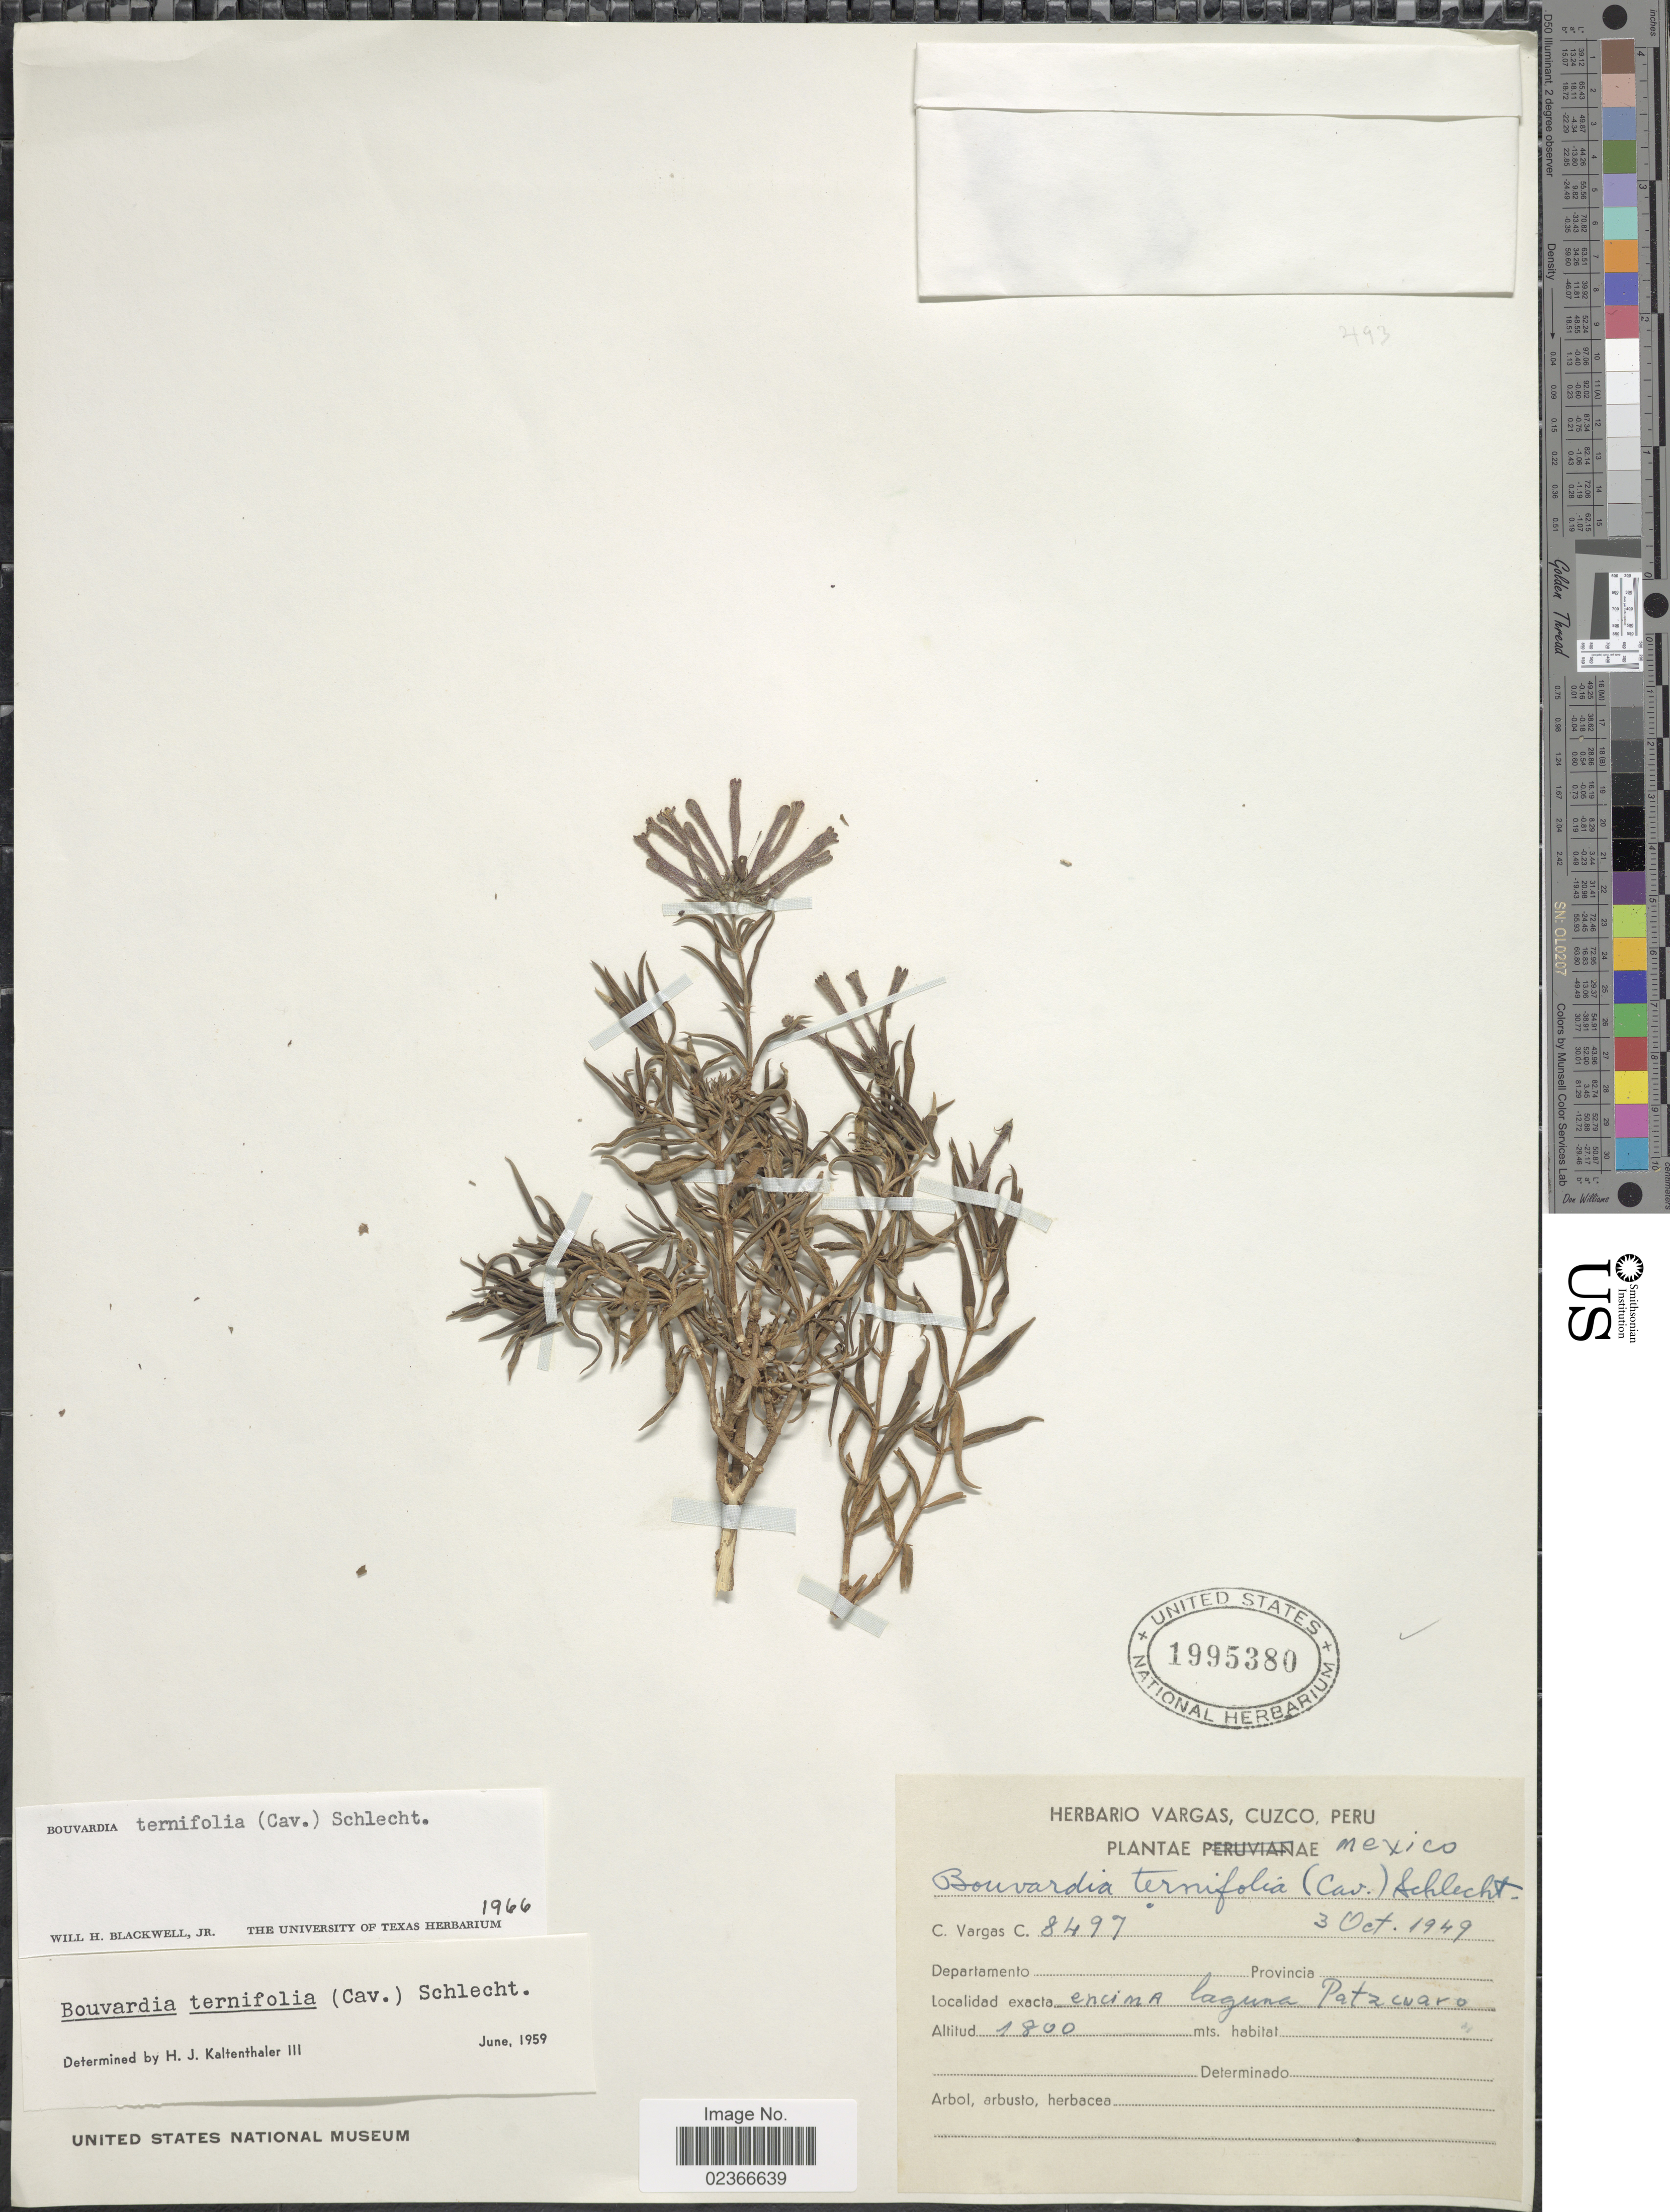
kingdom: Plantae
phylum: Tracheophyta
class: Magnoliopsida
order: Gentianales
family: Rubiaceae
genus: Bouvardia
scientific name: Bouvardia ternifolia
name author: (Cav.) Schltdl.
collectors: C. Vargas Calderón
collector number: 8497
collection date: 1949-10-03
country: Mexico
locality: Encima laguna Patzcuaro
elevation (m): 1800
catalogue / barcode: US 1995380